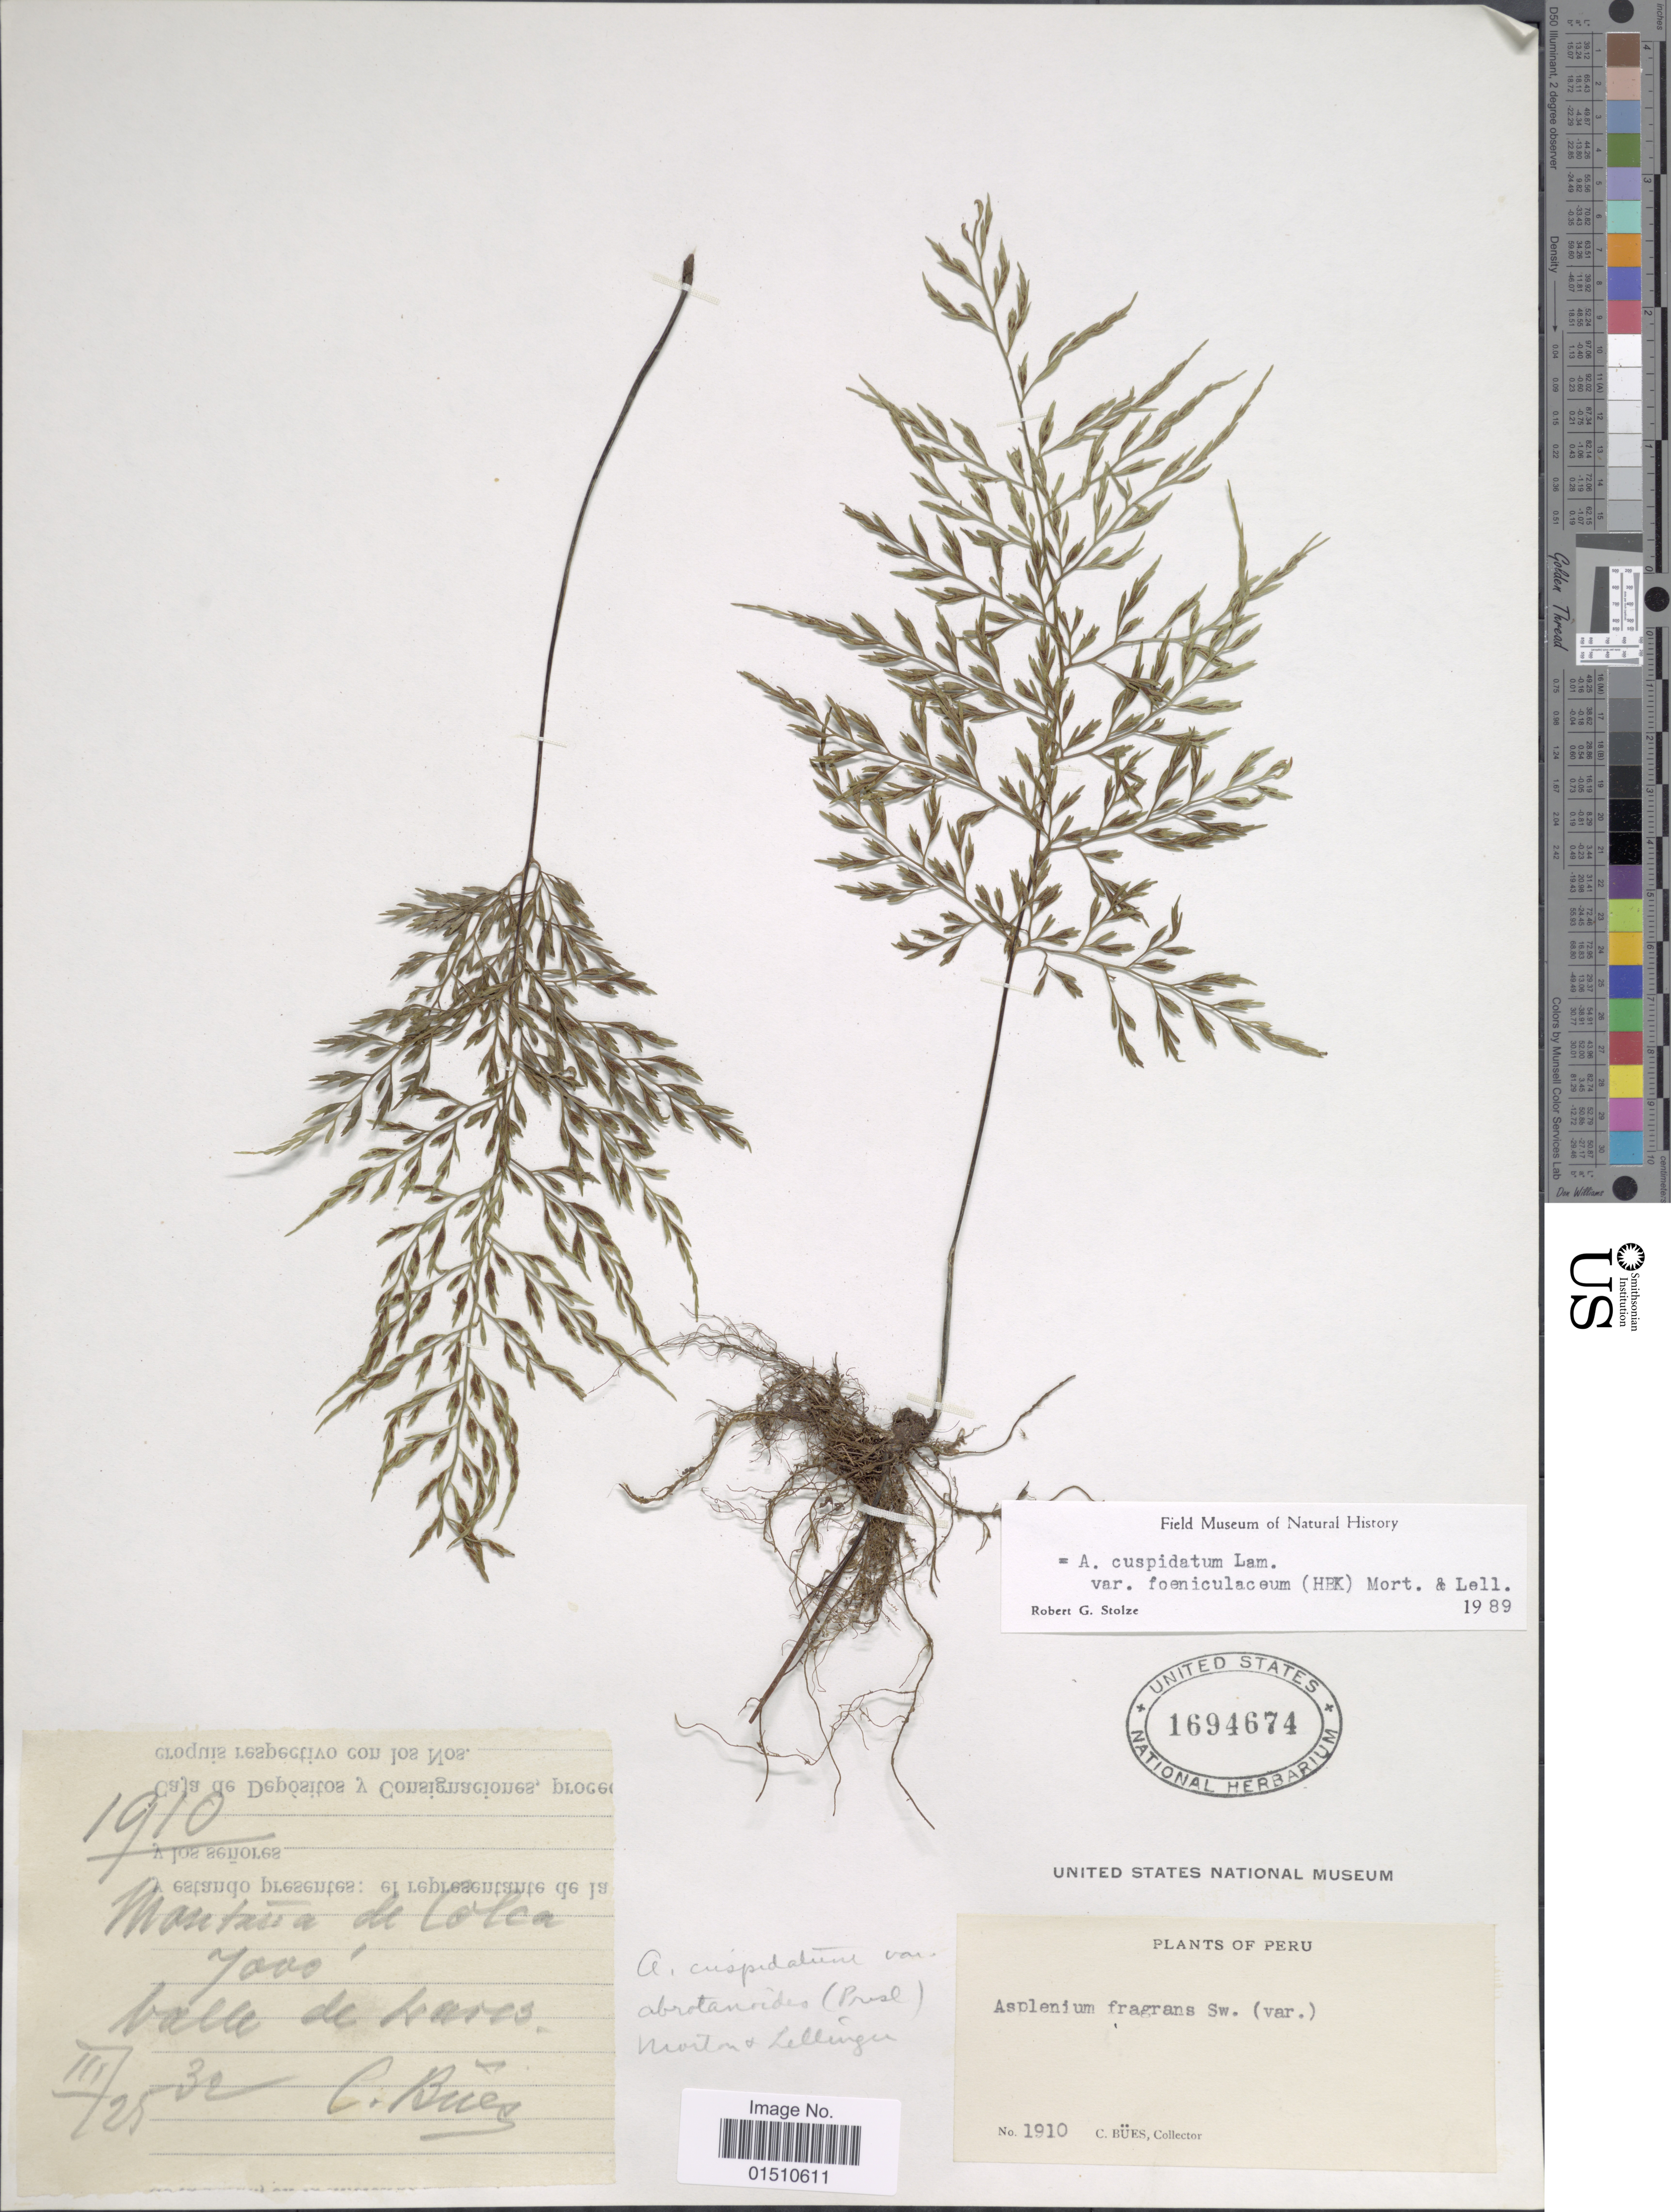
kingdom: Plantae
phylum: Tracheophyta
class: Polypodiopsida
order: Polypodiales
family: Aspleniaceae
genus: Asplenium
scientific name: Asplenium cuspidatum var. foeniculaceum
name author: (Kunth) C.V. Morton & Lellinger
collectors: C. Bues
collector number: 1910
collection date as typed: Transcribed d/m/y: 25/3/32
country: Peru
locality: Montaña de Colca, Valle de Lares.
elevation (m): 2134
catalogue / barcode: US 1694674